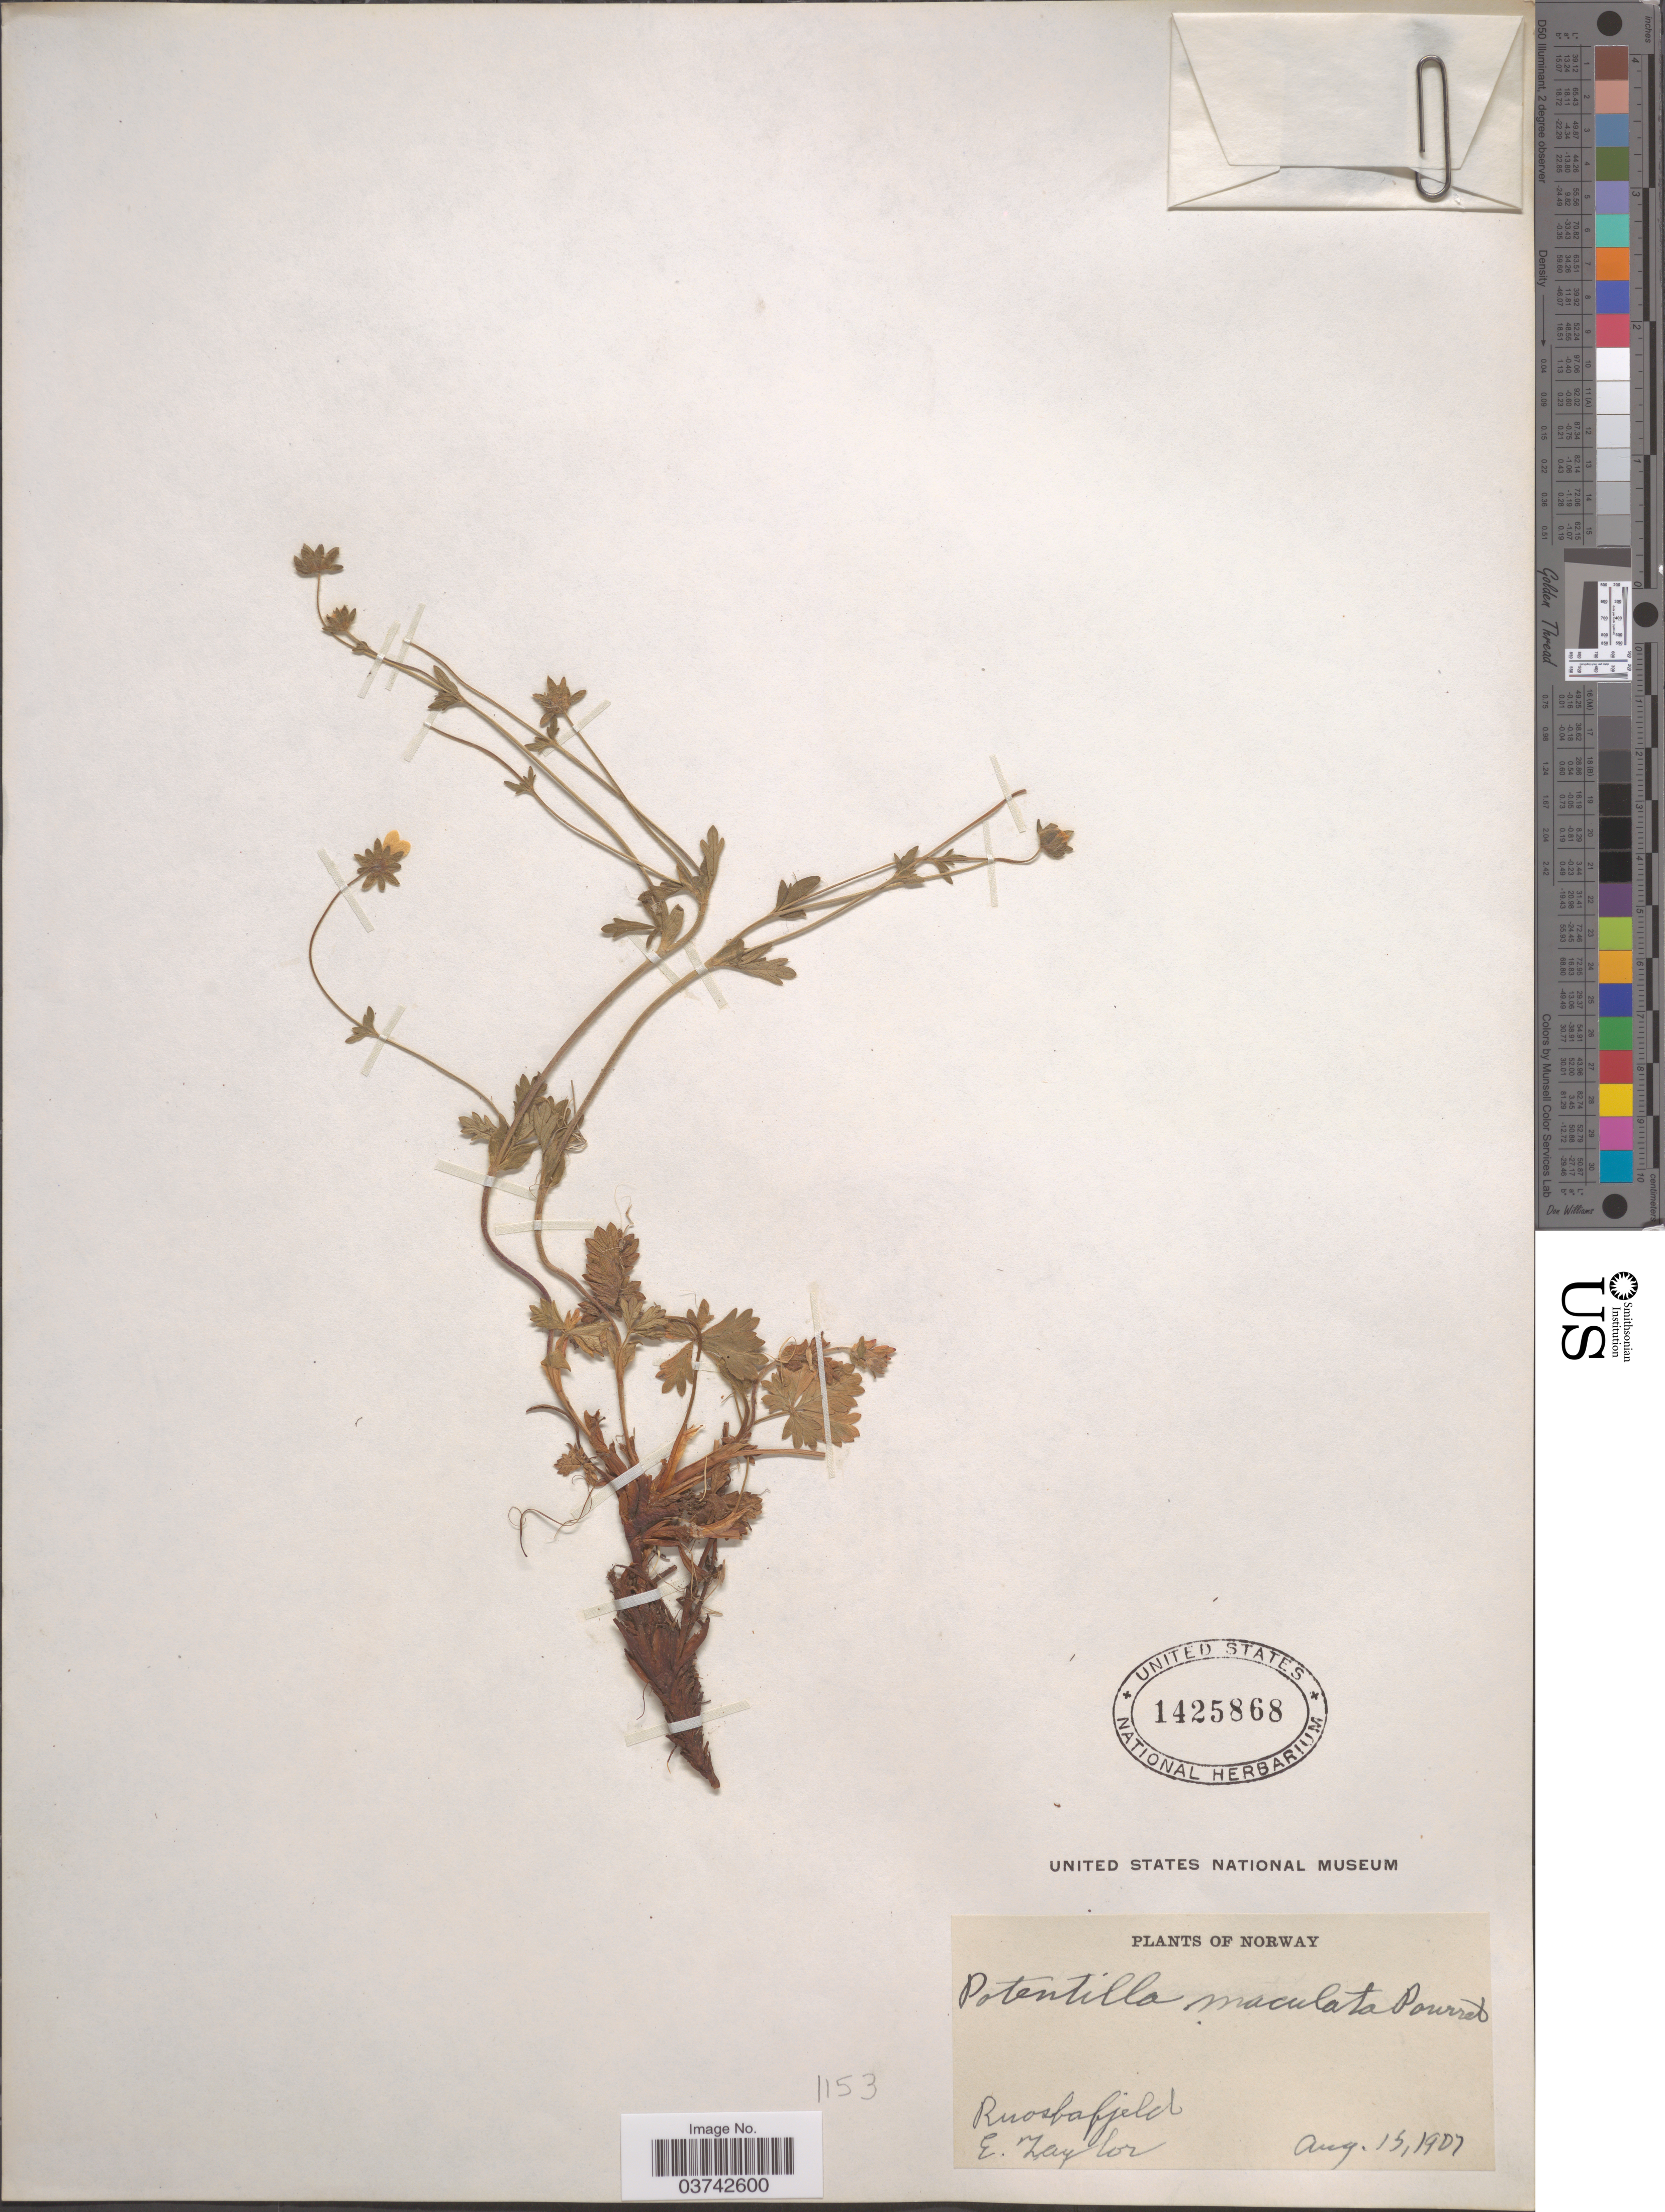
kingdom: Plantae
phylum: Tracheophyta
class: Magnoliopsida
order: Rosales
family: Rosaceae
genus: Potentilla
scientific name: Potentilla maculata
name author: Gilib.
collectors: E. Taylor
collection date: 1907-08-15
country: Norway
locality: Ruostafjeld.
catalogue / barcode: US 1425868